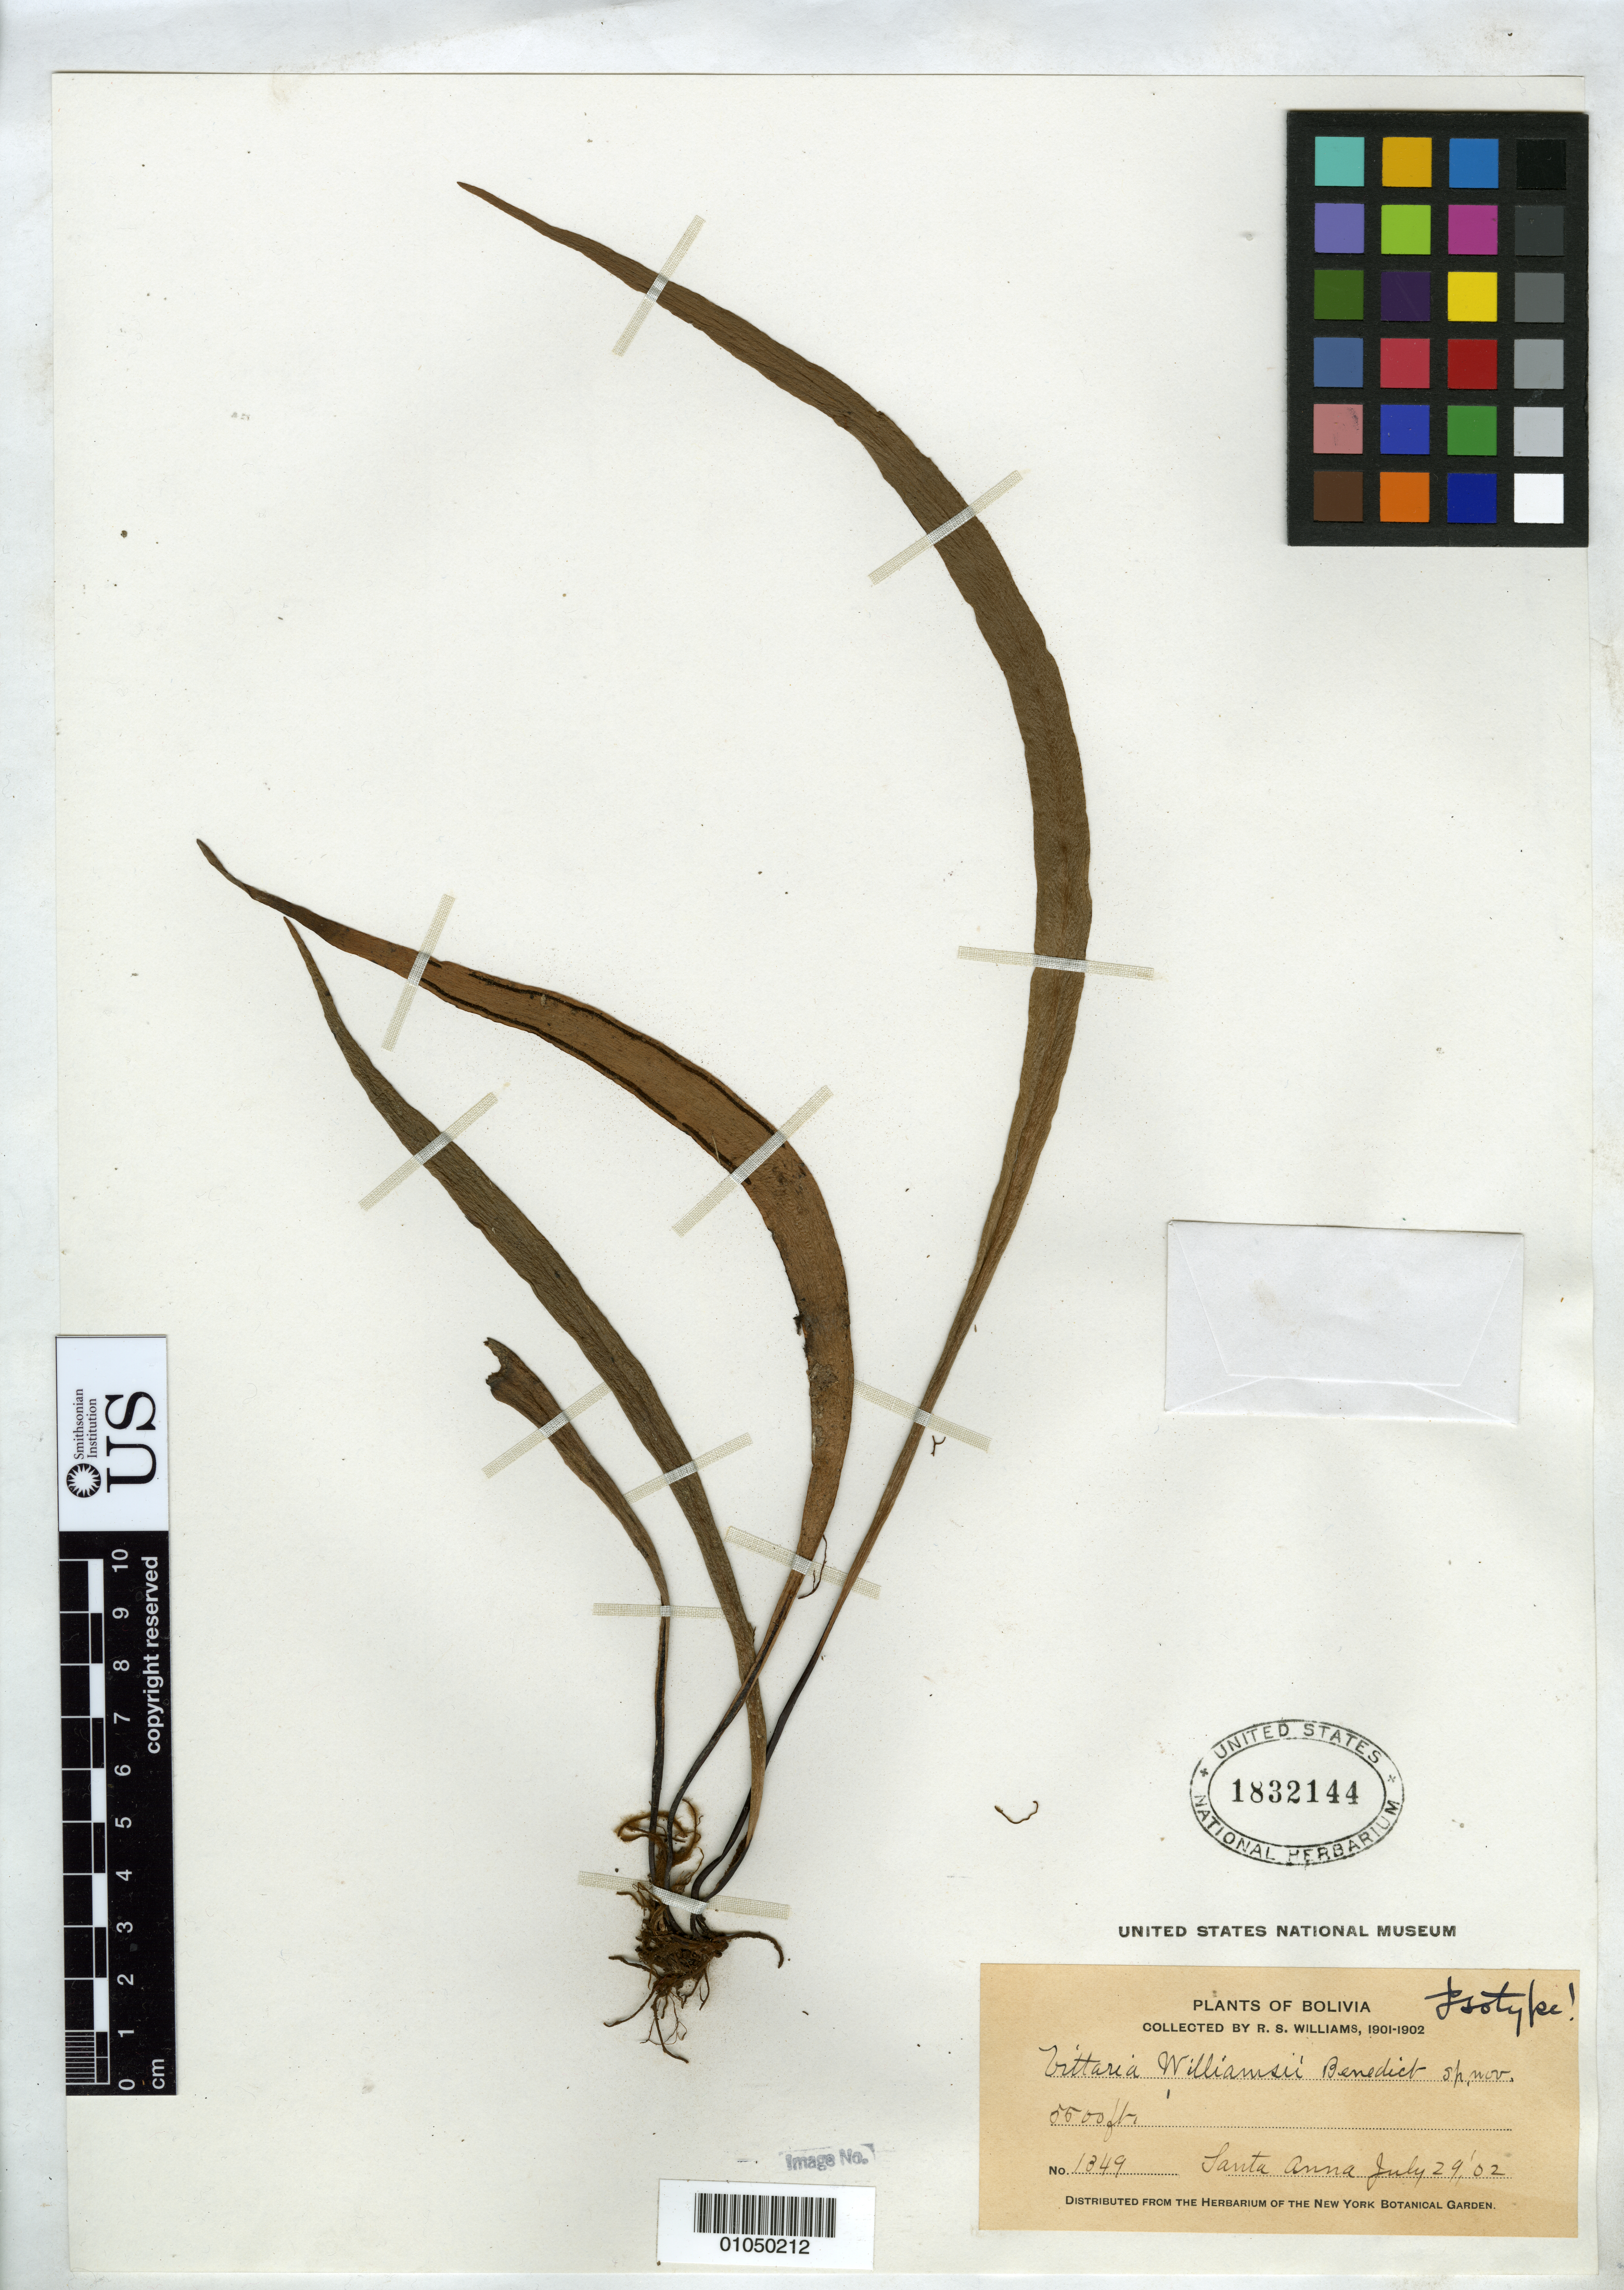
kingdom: Plantae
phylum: Tracheophyta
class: Polypodiopsida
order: Polypodiales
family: Pteridaceae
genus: Vittaria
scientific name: Vittaria williamsii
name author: Benedict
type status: Isotype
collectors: R. S. Williams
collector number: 1349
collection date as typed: July 29, '02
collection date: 1902-07-29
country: Bolivia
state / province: La Paz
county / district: Franz Tamayo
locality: Santa Ana (near Aten)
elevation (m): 1676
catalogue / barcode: US 1832144